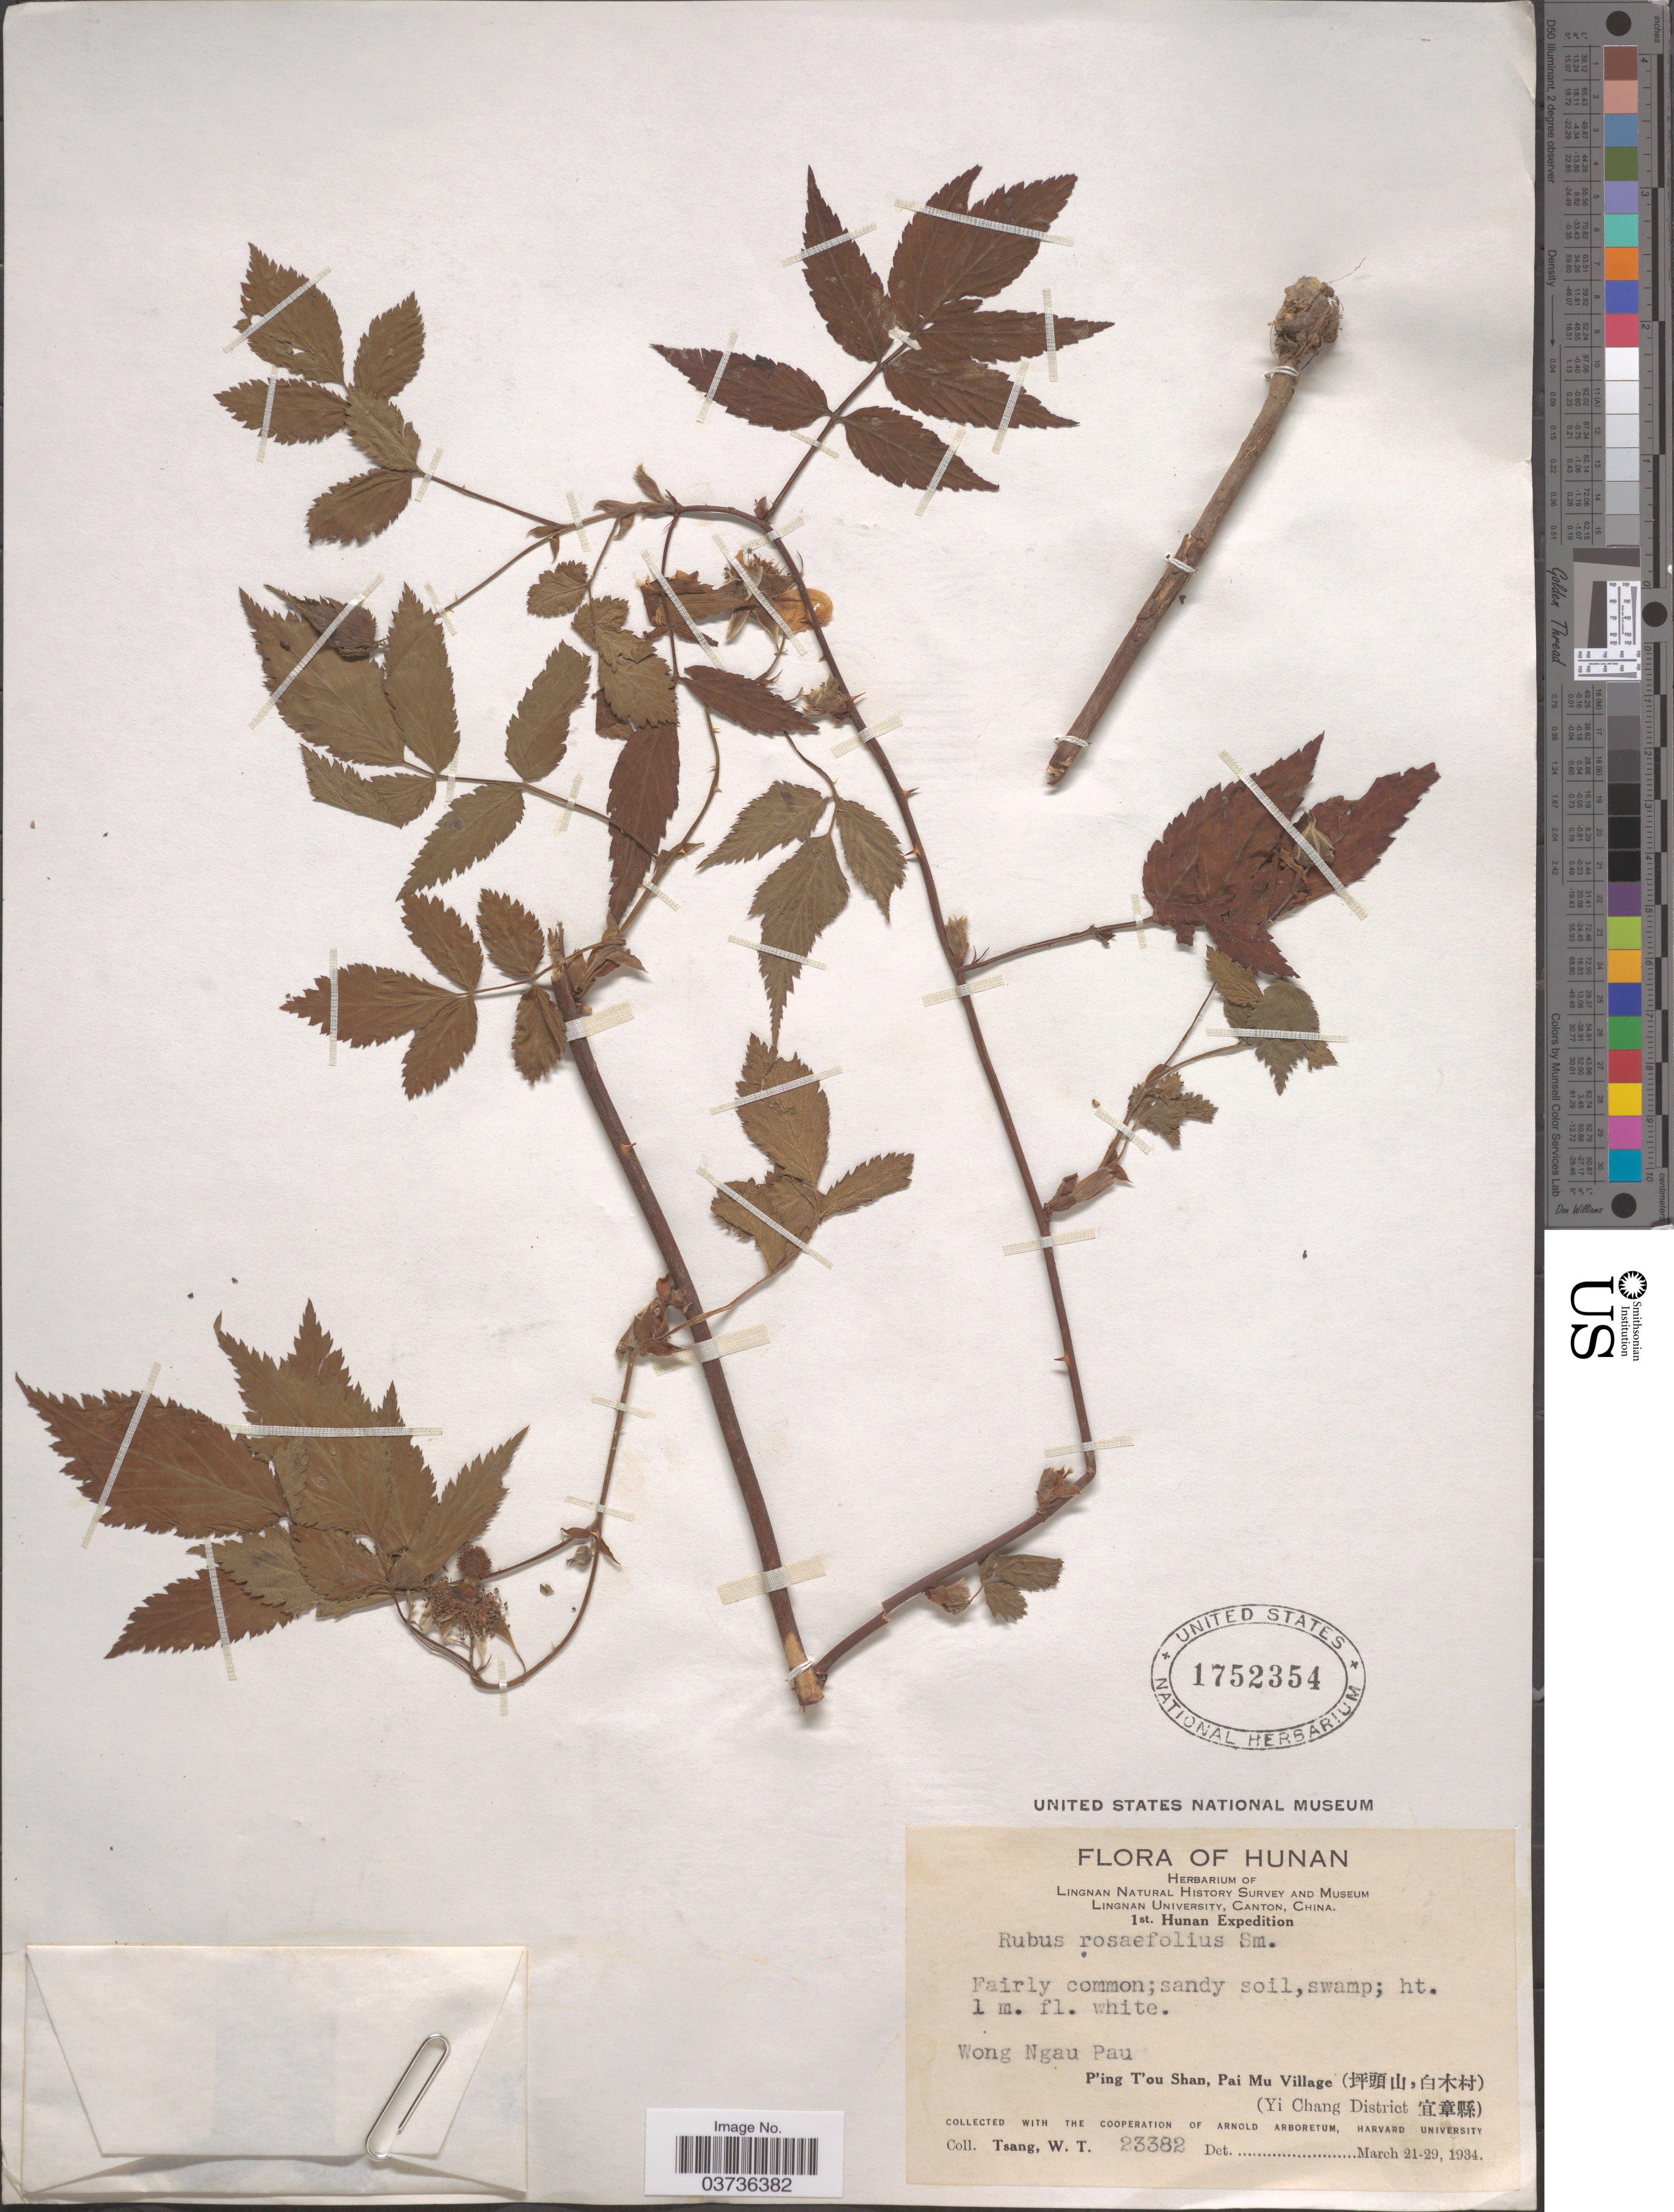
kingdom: Plantae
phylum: Tracheophyta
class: Magnoliopsida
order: Rosales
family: Rosaceae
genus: Rubus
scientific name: Rubus rosaefolius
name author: Sm.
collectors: W. T. Tsang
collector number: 23382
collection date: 1934-03-21/1934-03-29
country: China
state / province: Hunan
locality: Wong Ngau Pau. P'ing T'ou Shan, Pai Mu Village (X) (Yi Chang District X).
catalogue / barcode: US 1752354